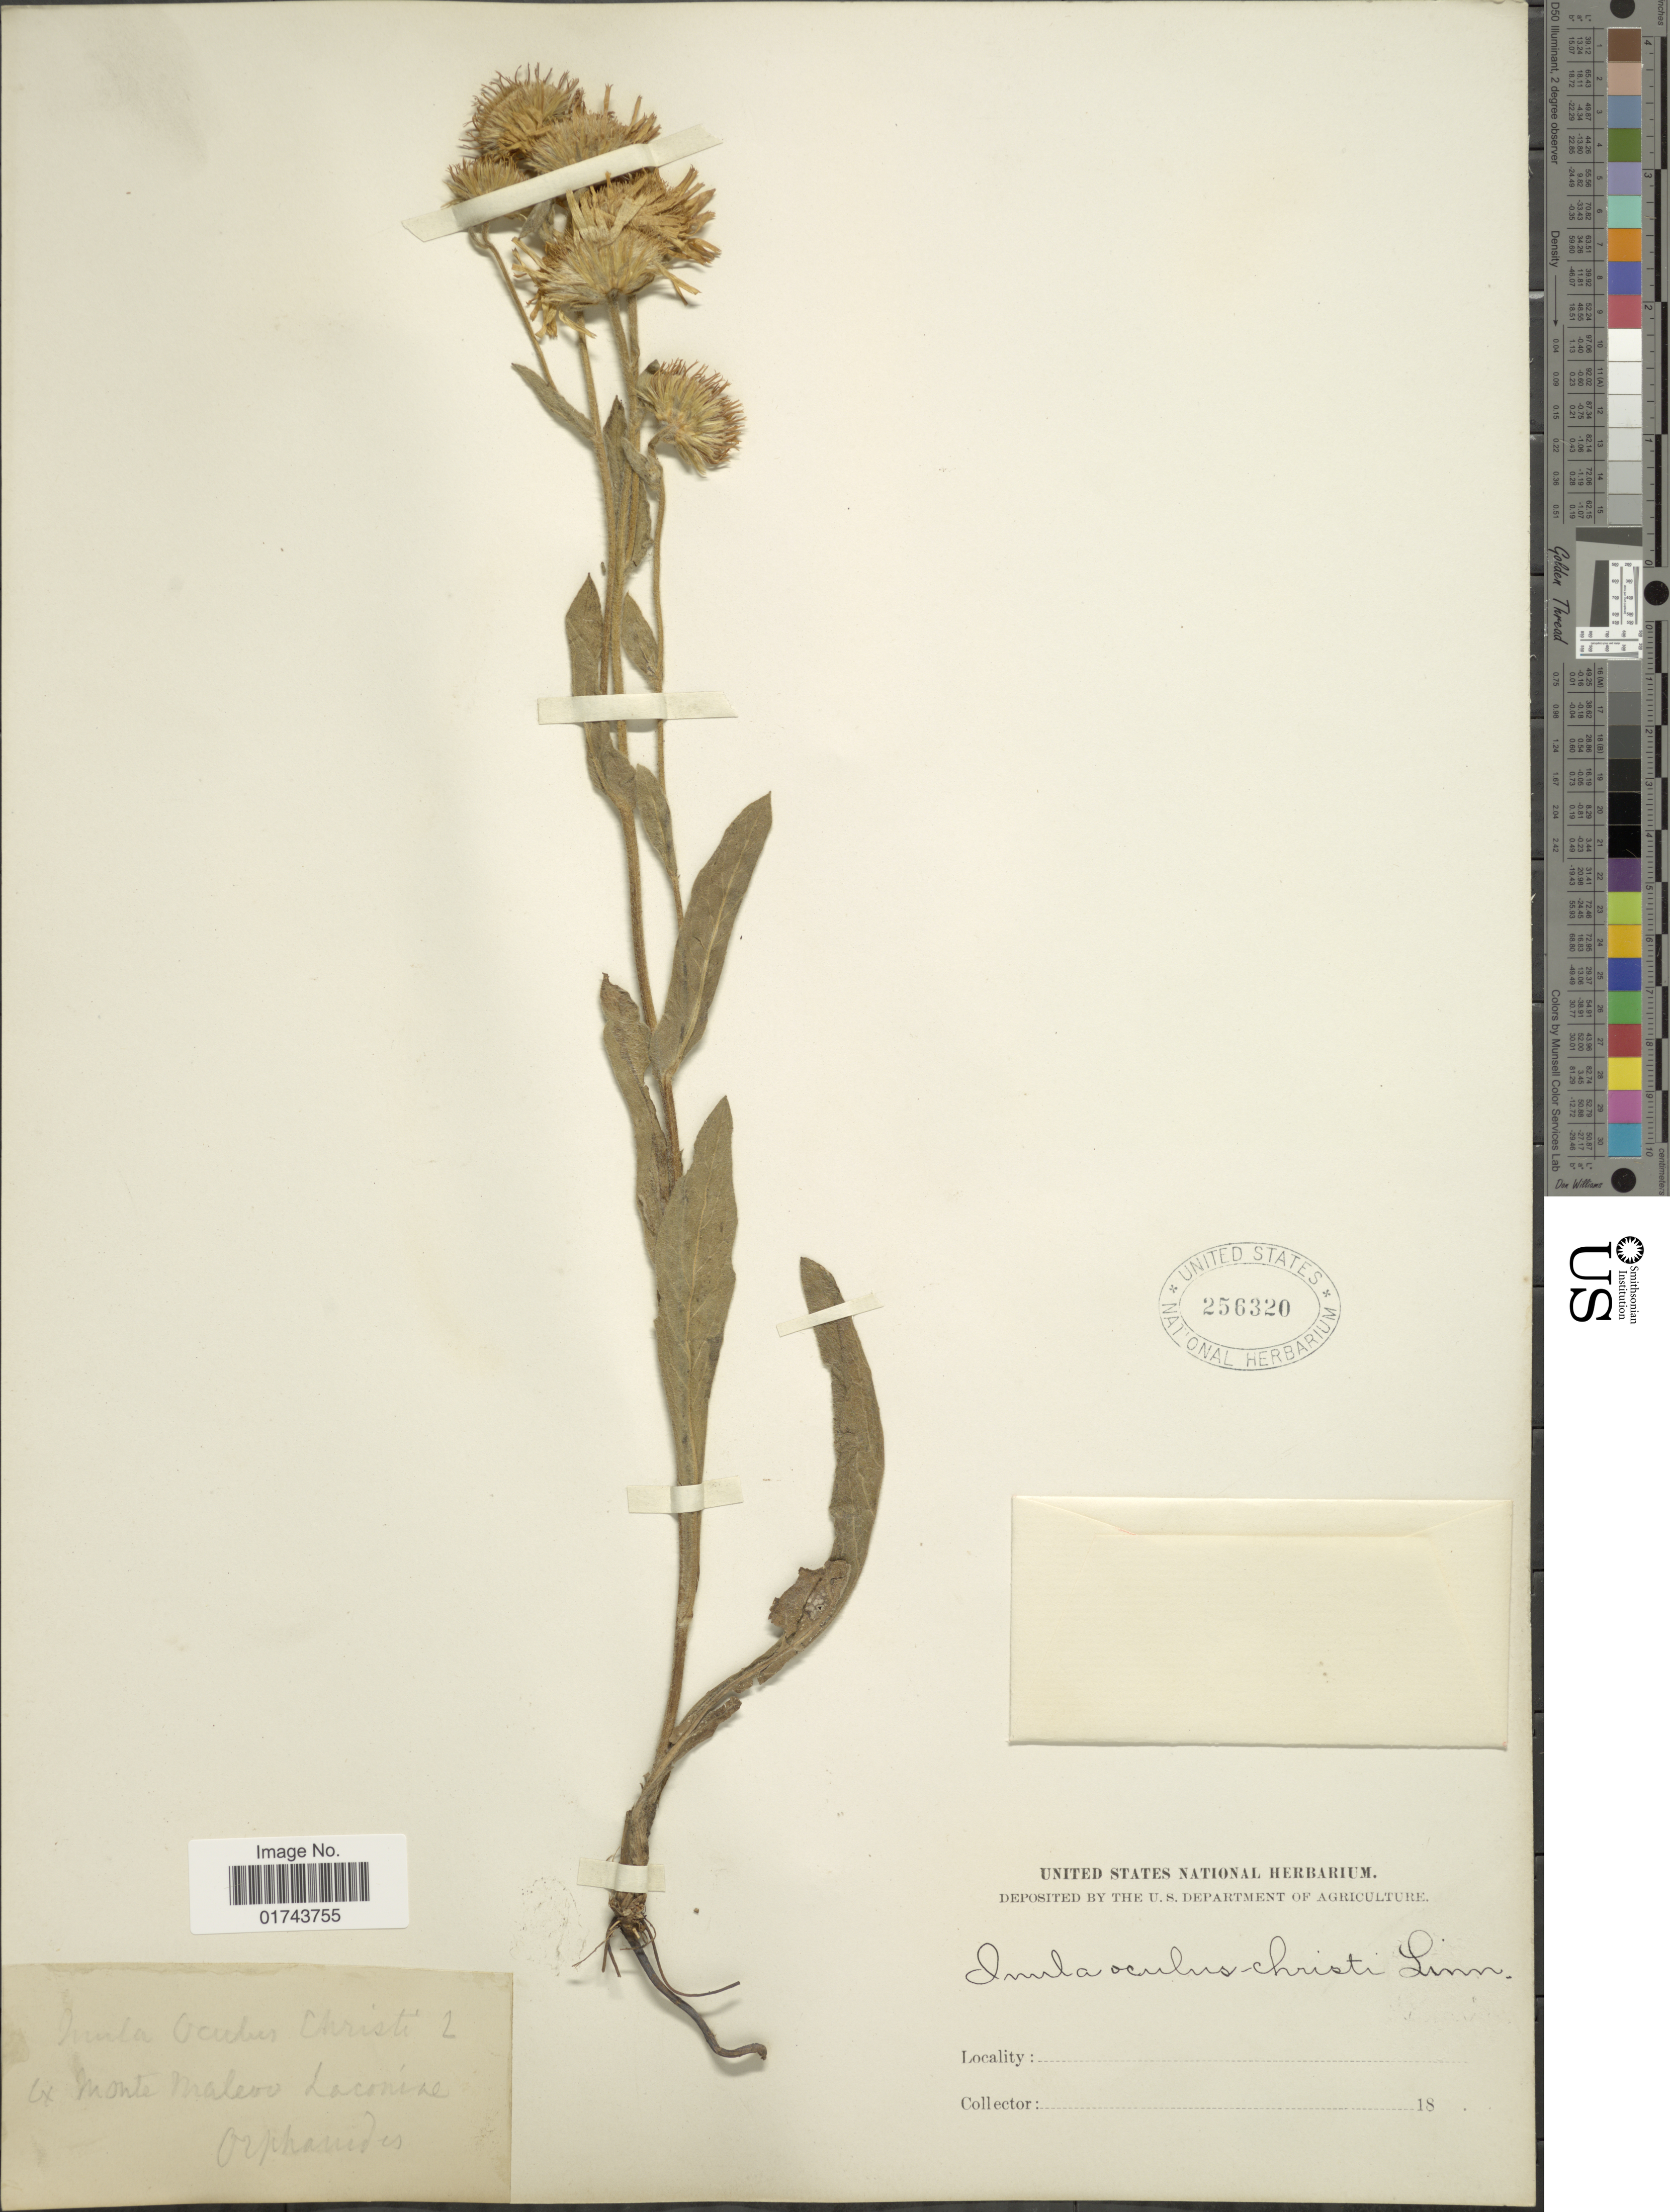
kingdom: Plantae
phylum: Tracheophyta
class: Magnoliopsida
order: Asterales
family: Asteraceae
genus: Inula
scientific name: Inula oculus-christi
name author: L.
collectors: T. G. Orphanides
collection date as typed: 18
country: Greece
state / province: Peloponnese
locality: Monte Malevo Laconize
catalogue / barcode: US 256320